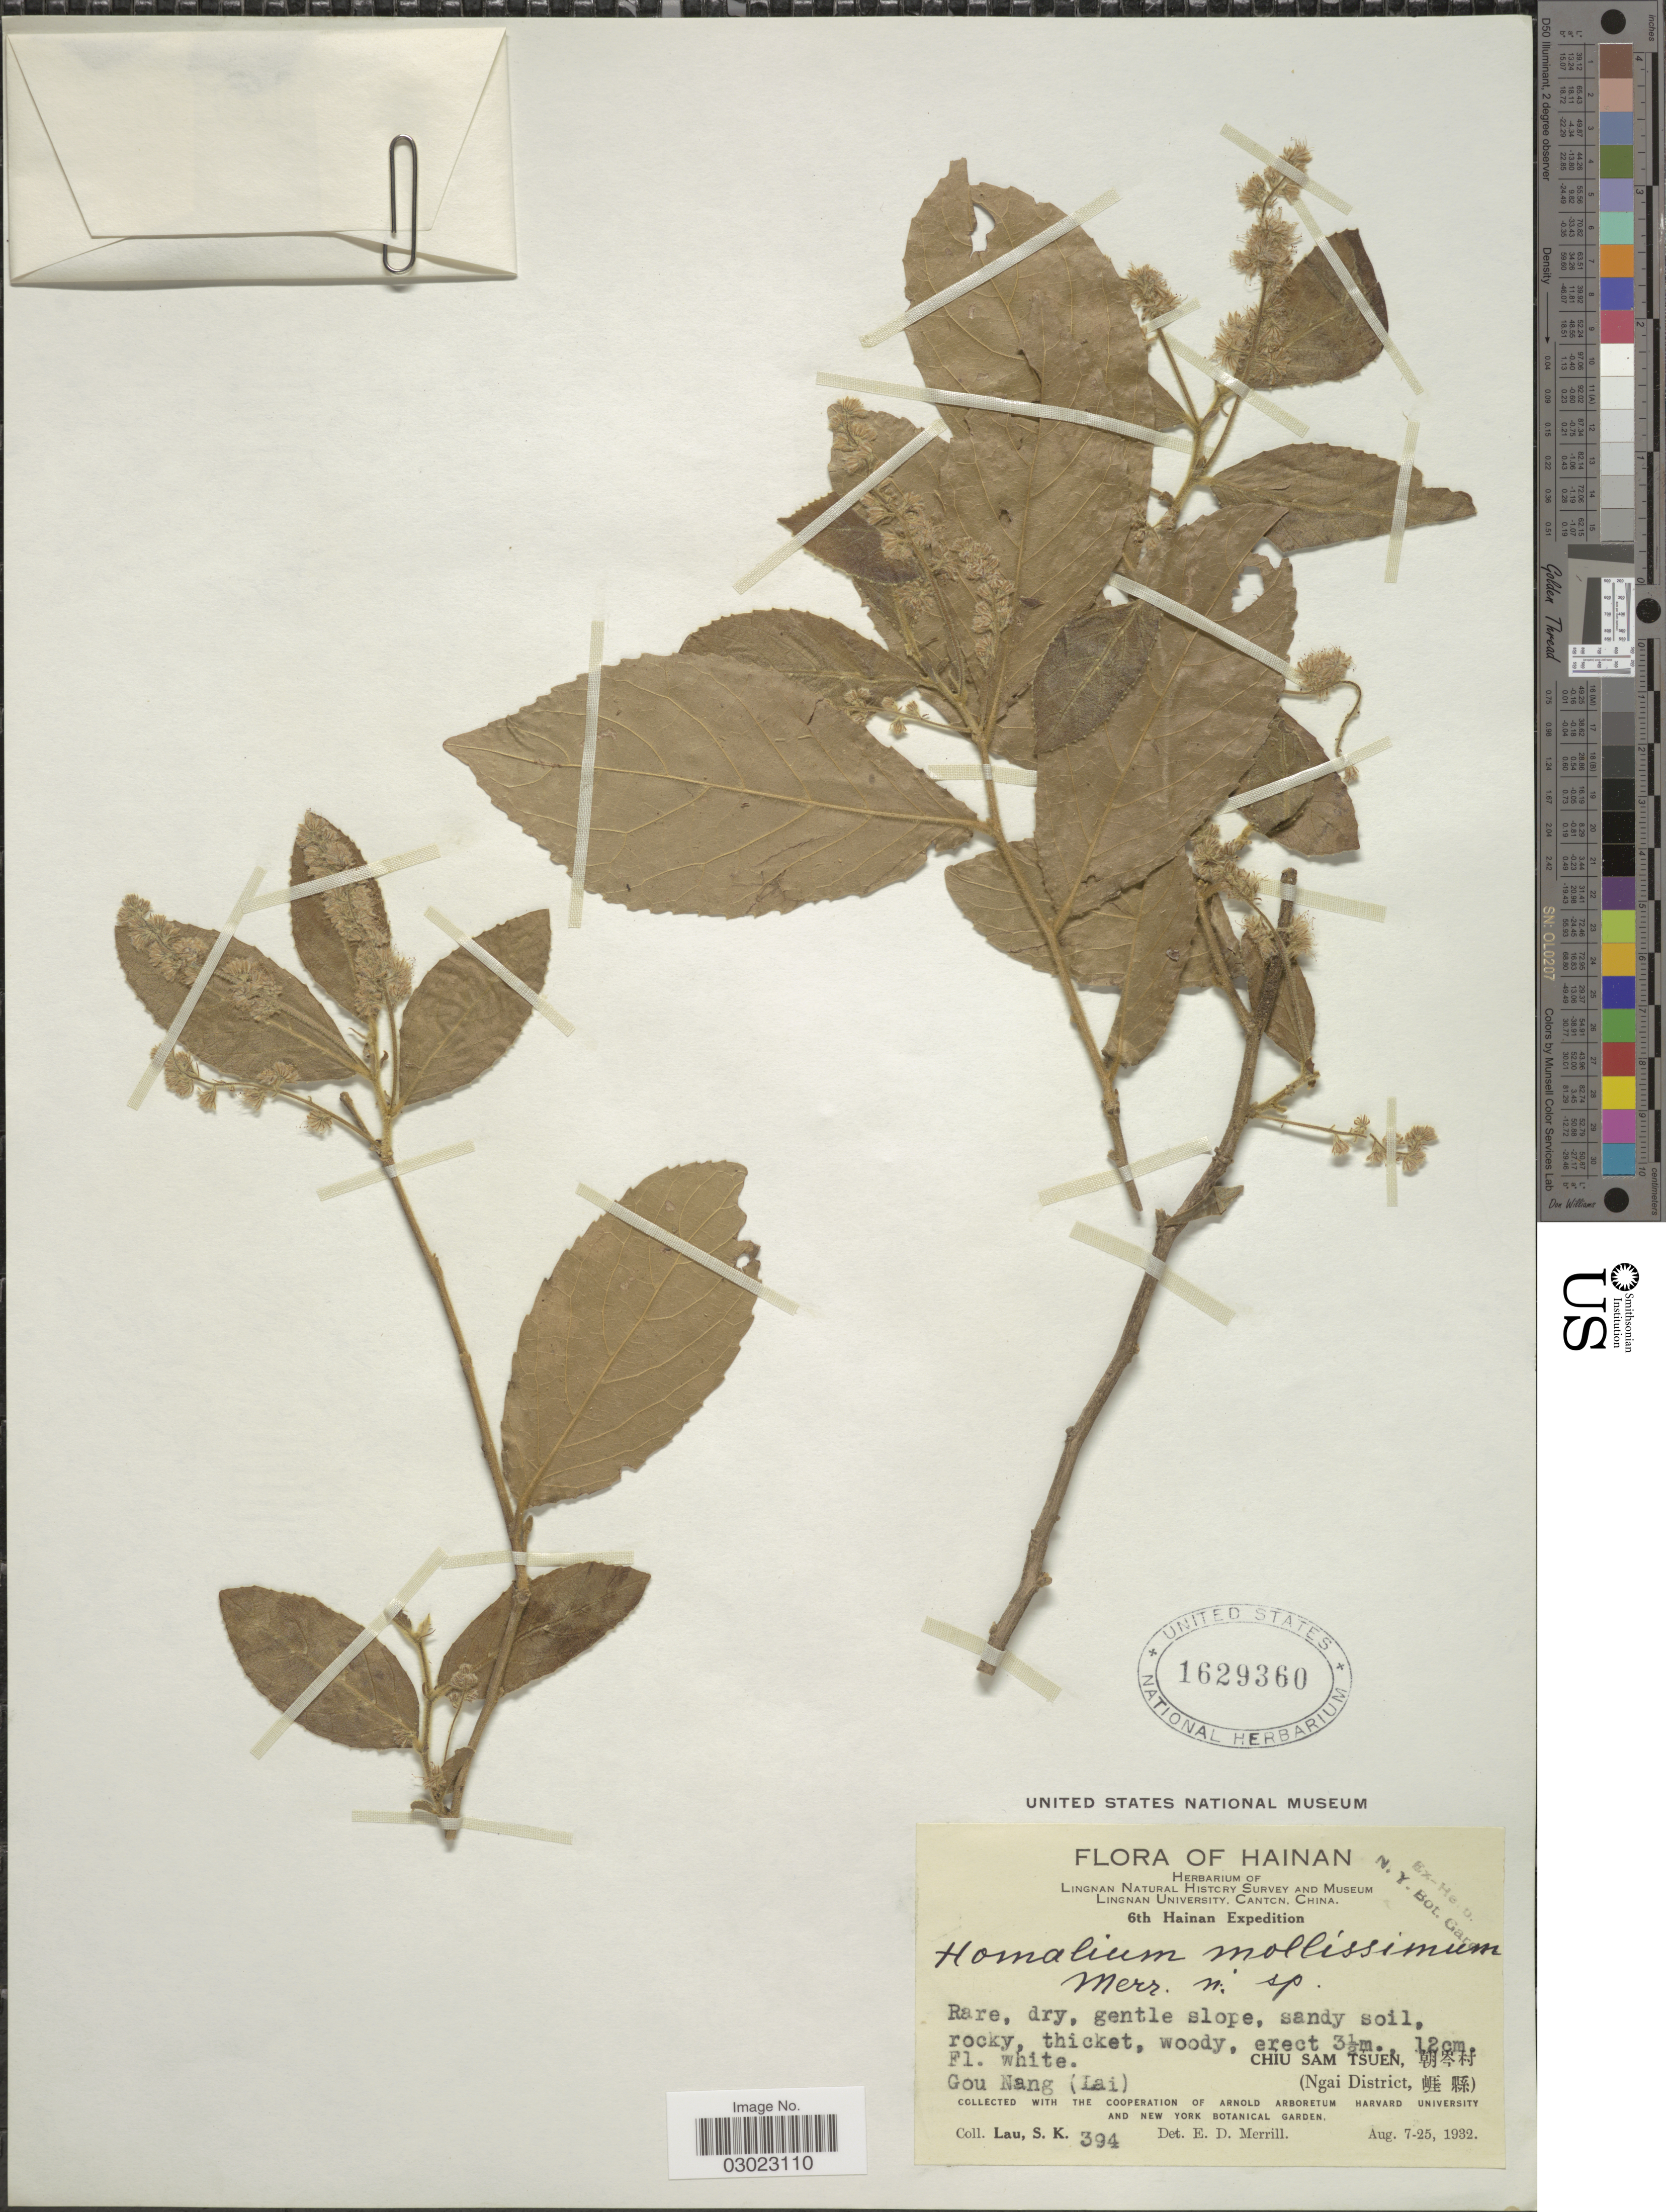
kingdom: Plantae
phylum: Tracheophyta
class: Magnoliopsida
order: Malpighiales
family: Salicaceae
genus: Homalium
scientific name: Homalium mollissimum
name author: Merr.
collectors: S. K. Lau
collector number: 394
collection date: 1932-08-07/1932-08-25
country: China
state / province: Hainan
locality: Chíu Sam Tśuen. Ngai District.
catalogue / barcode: US 1629360